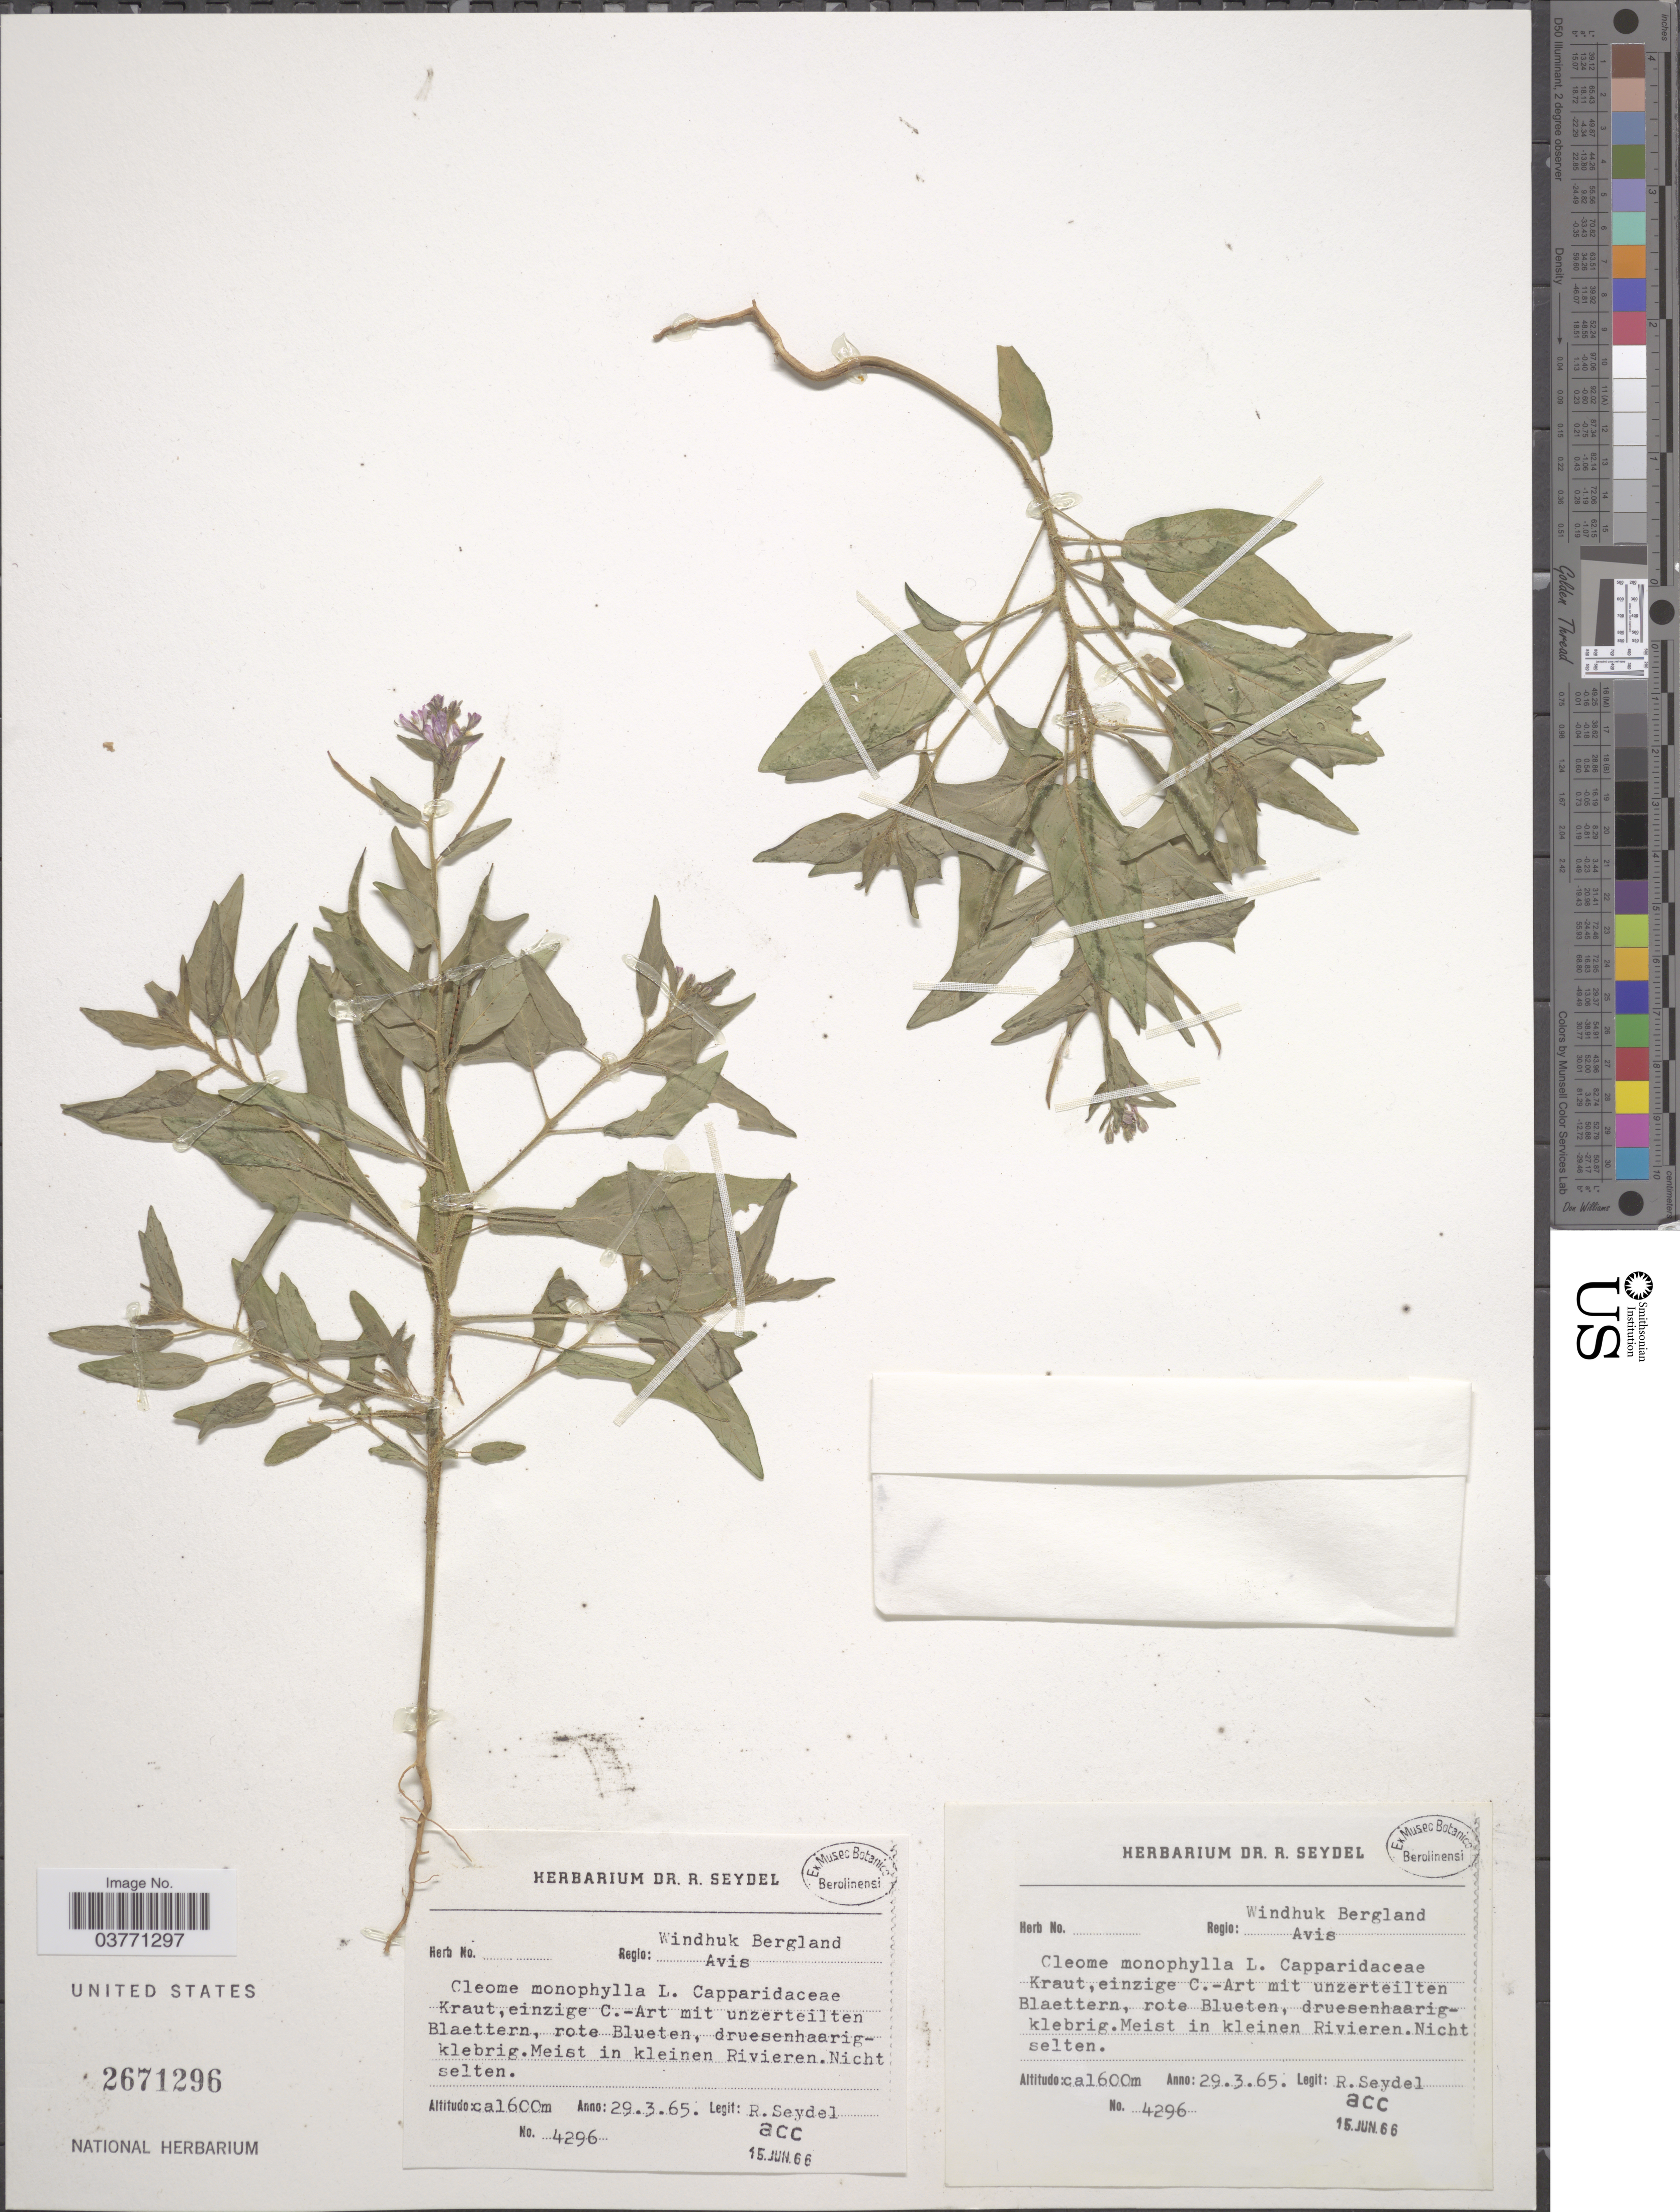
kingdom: Plantae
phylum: Tracheophyta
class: Magnoliopsida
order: Brassicales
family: Cleomaceae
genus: Sieruela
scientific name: Sieruela monophylla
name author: (L.) Roalson & J.C. Hall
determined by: Strong, M. T., (US), Smithsonian Institution - National Museum of Natural History (UNITED STATES)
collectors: R. Seydel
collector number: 4296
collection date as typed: Transcribed d/m/y: 29/3/65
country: Namibia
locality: Regio: Windhuk Bergland Avis.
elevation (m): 1600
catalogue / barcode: US 2671296